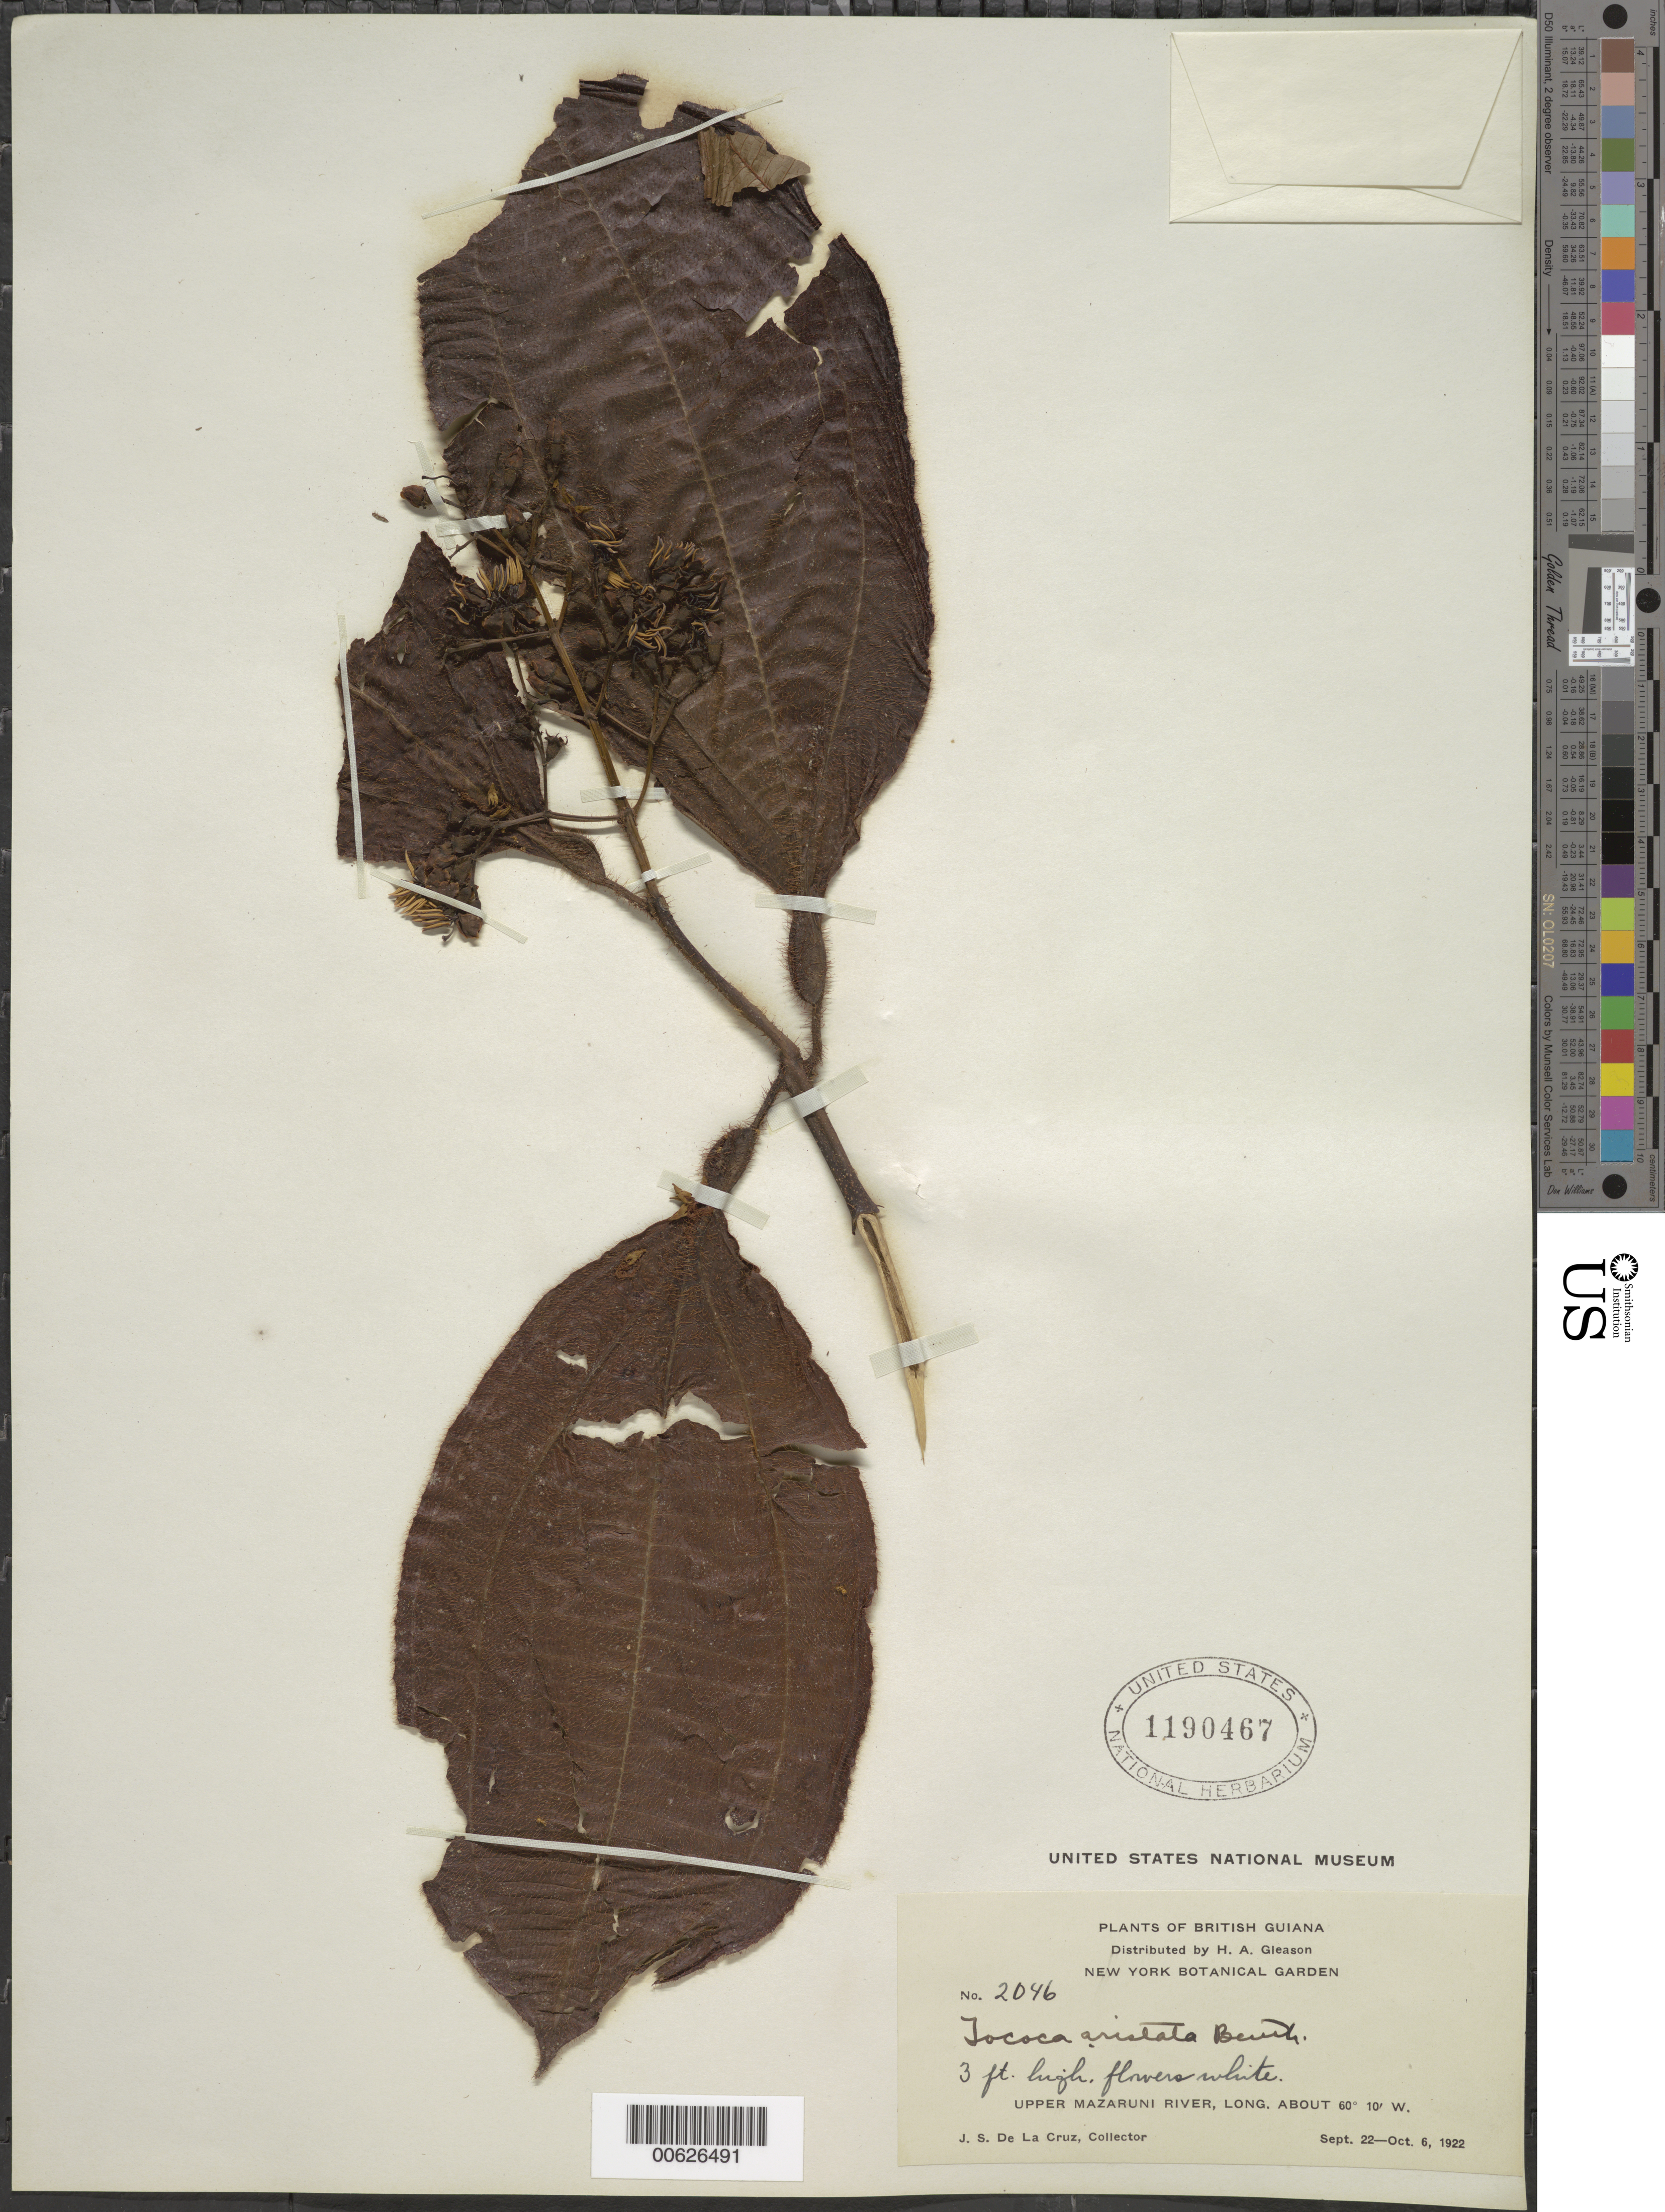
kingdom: Plantae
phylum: Tracheophyta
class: Magnoliopsida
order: Myrtales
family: Melastomataceae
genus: Tococa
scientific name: Tococa aristata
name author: Benth.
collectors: J. S. de la Cruz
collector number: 2046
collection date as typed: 22-Sep-22 to 6-Oct-22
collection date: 1922-09-22/1922-10-06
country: Guyana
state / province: Cuyuni-Mazaruni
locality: Upper Mazaruni R.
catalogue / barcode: US 1190467